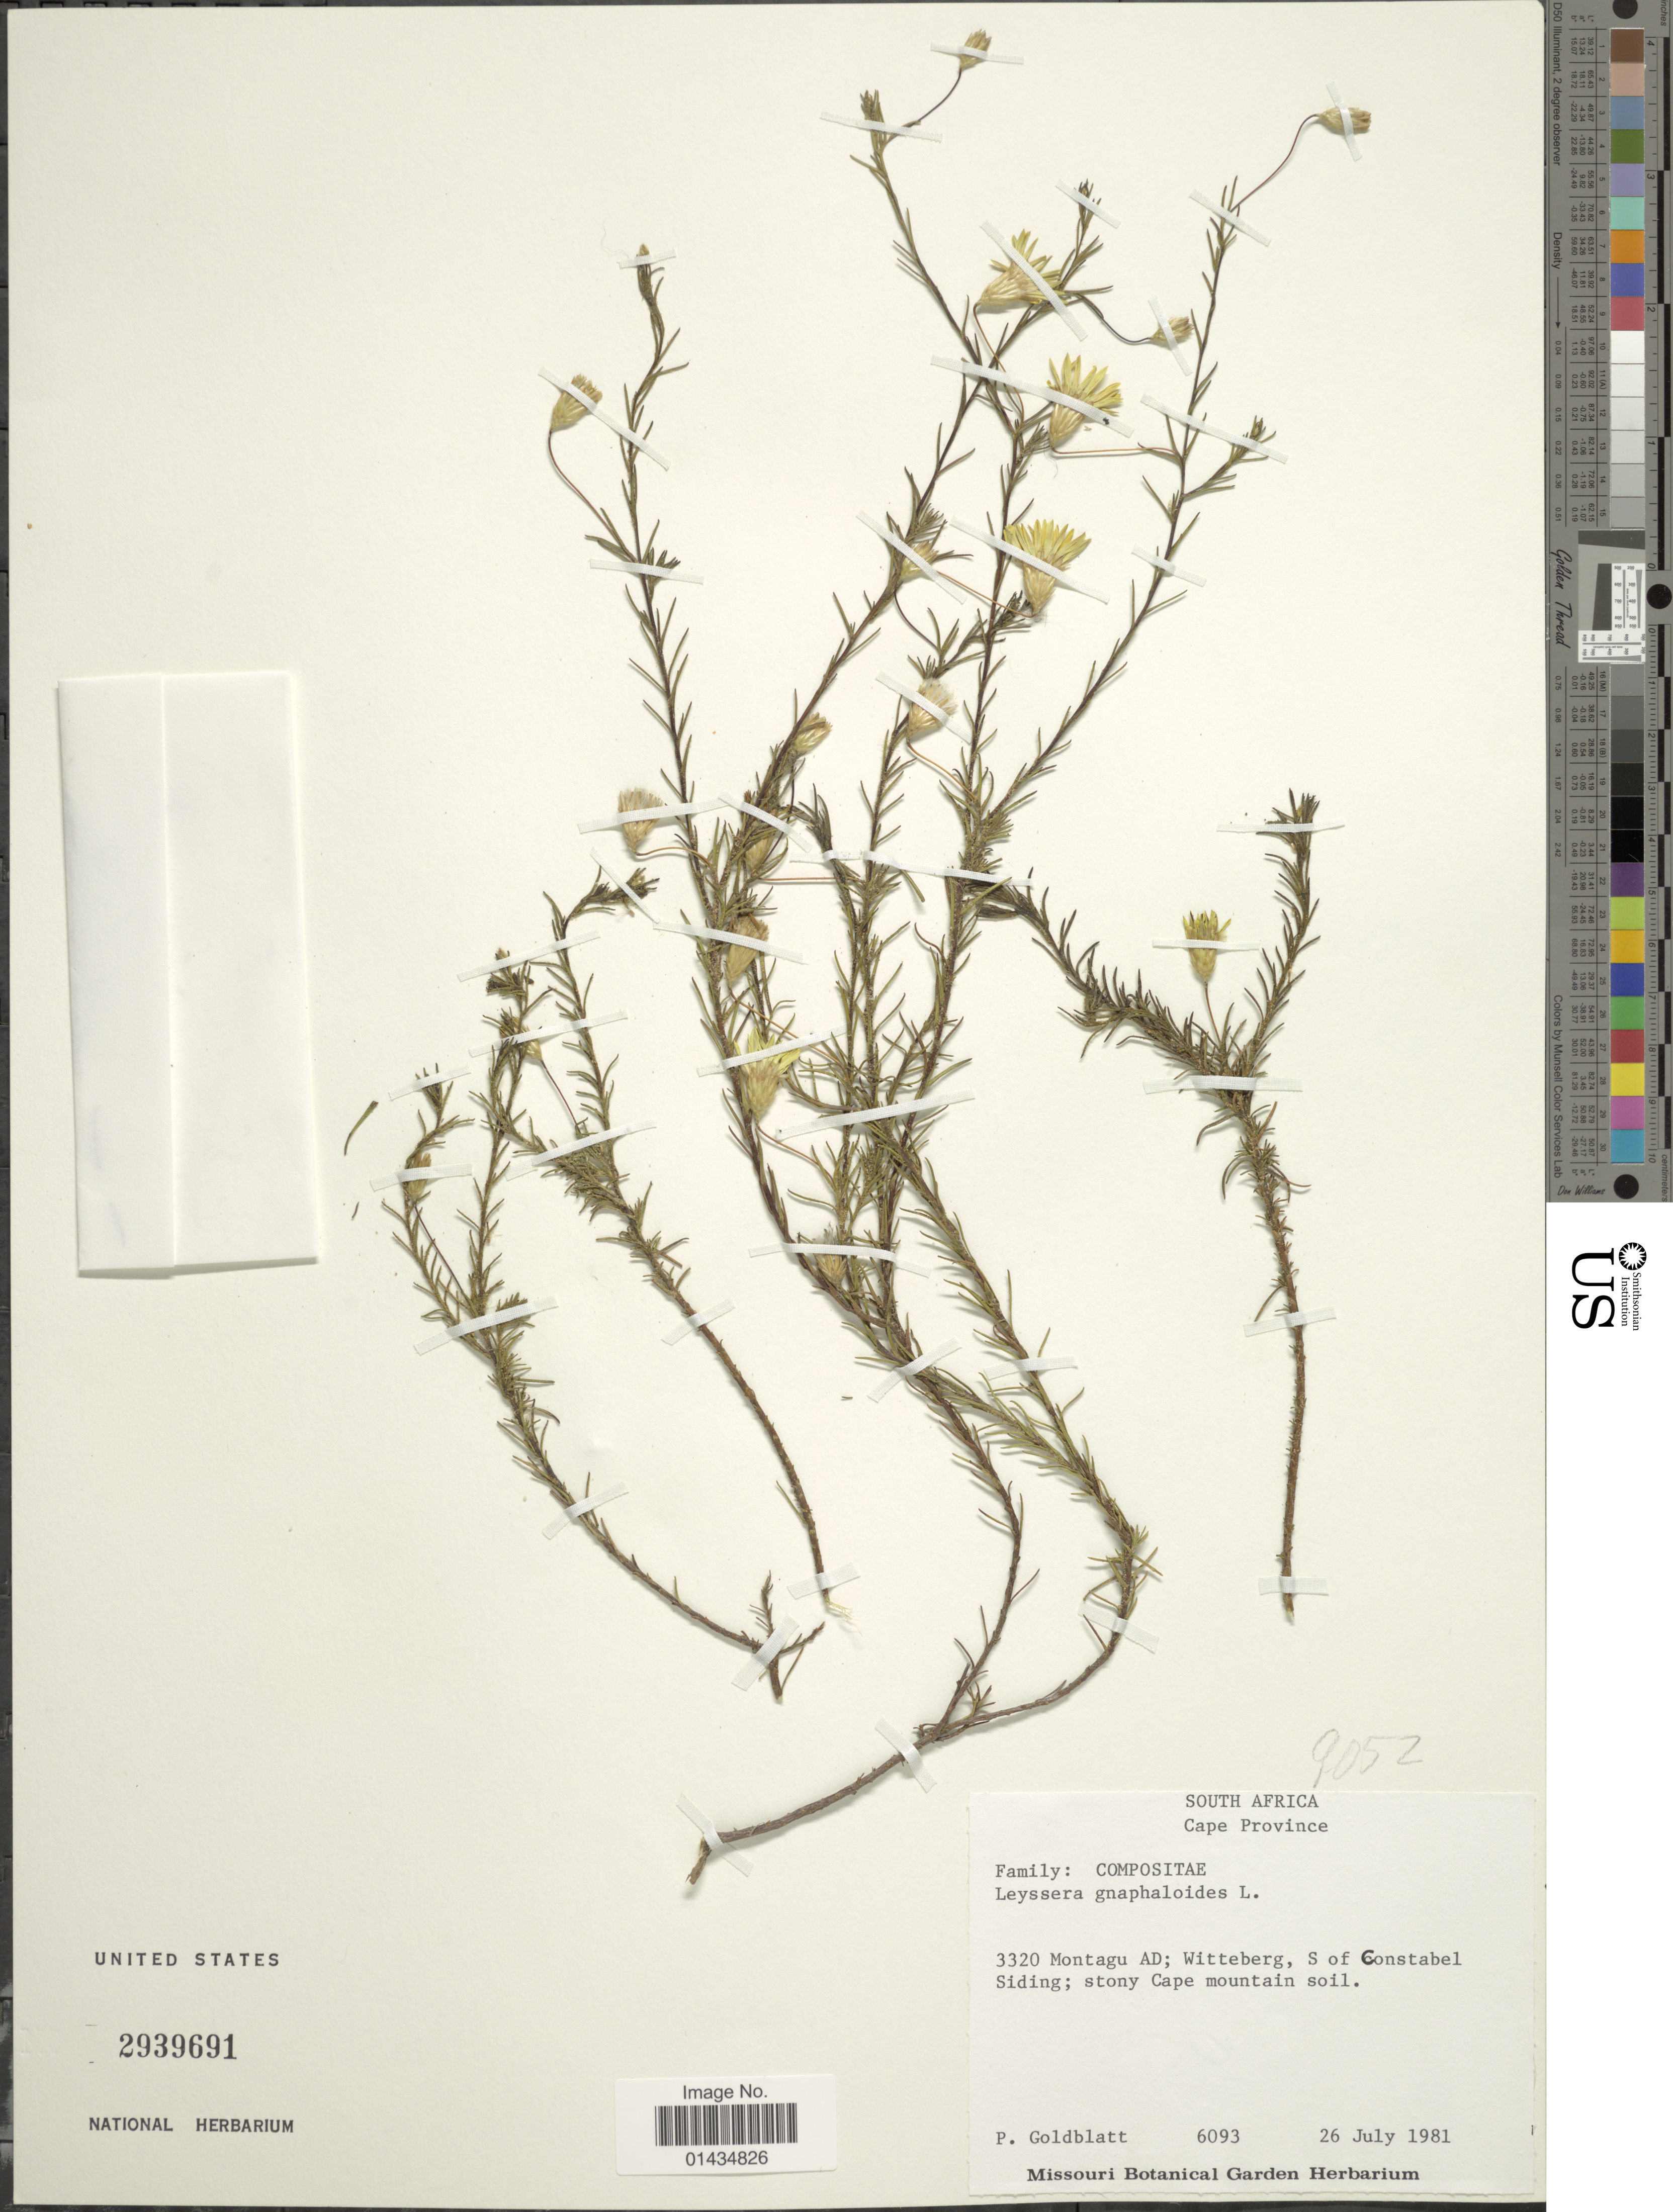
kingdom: Plantae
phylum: Tracheophyta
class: Magnoliopsida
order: Asterales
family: Asteraceae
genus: Leysera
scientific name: Leysera gnaphalodes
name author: (L.) L.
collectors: P. Goldblatt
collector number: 6093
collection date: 1981-07-26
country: South Africa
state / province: Western Cape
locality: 3320 Montagu AQD; Witteberg, S of Contables Siding; stony Cape mountain soil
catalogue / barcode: US 2939691